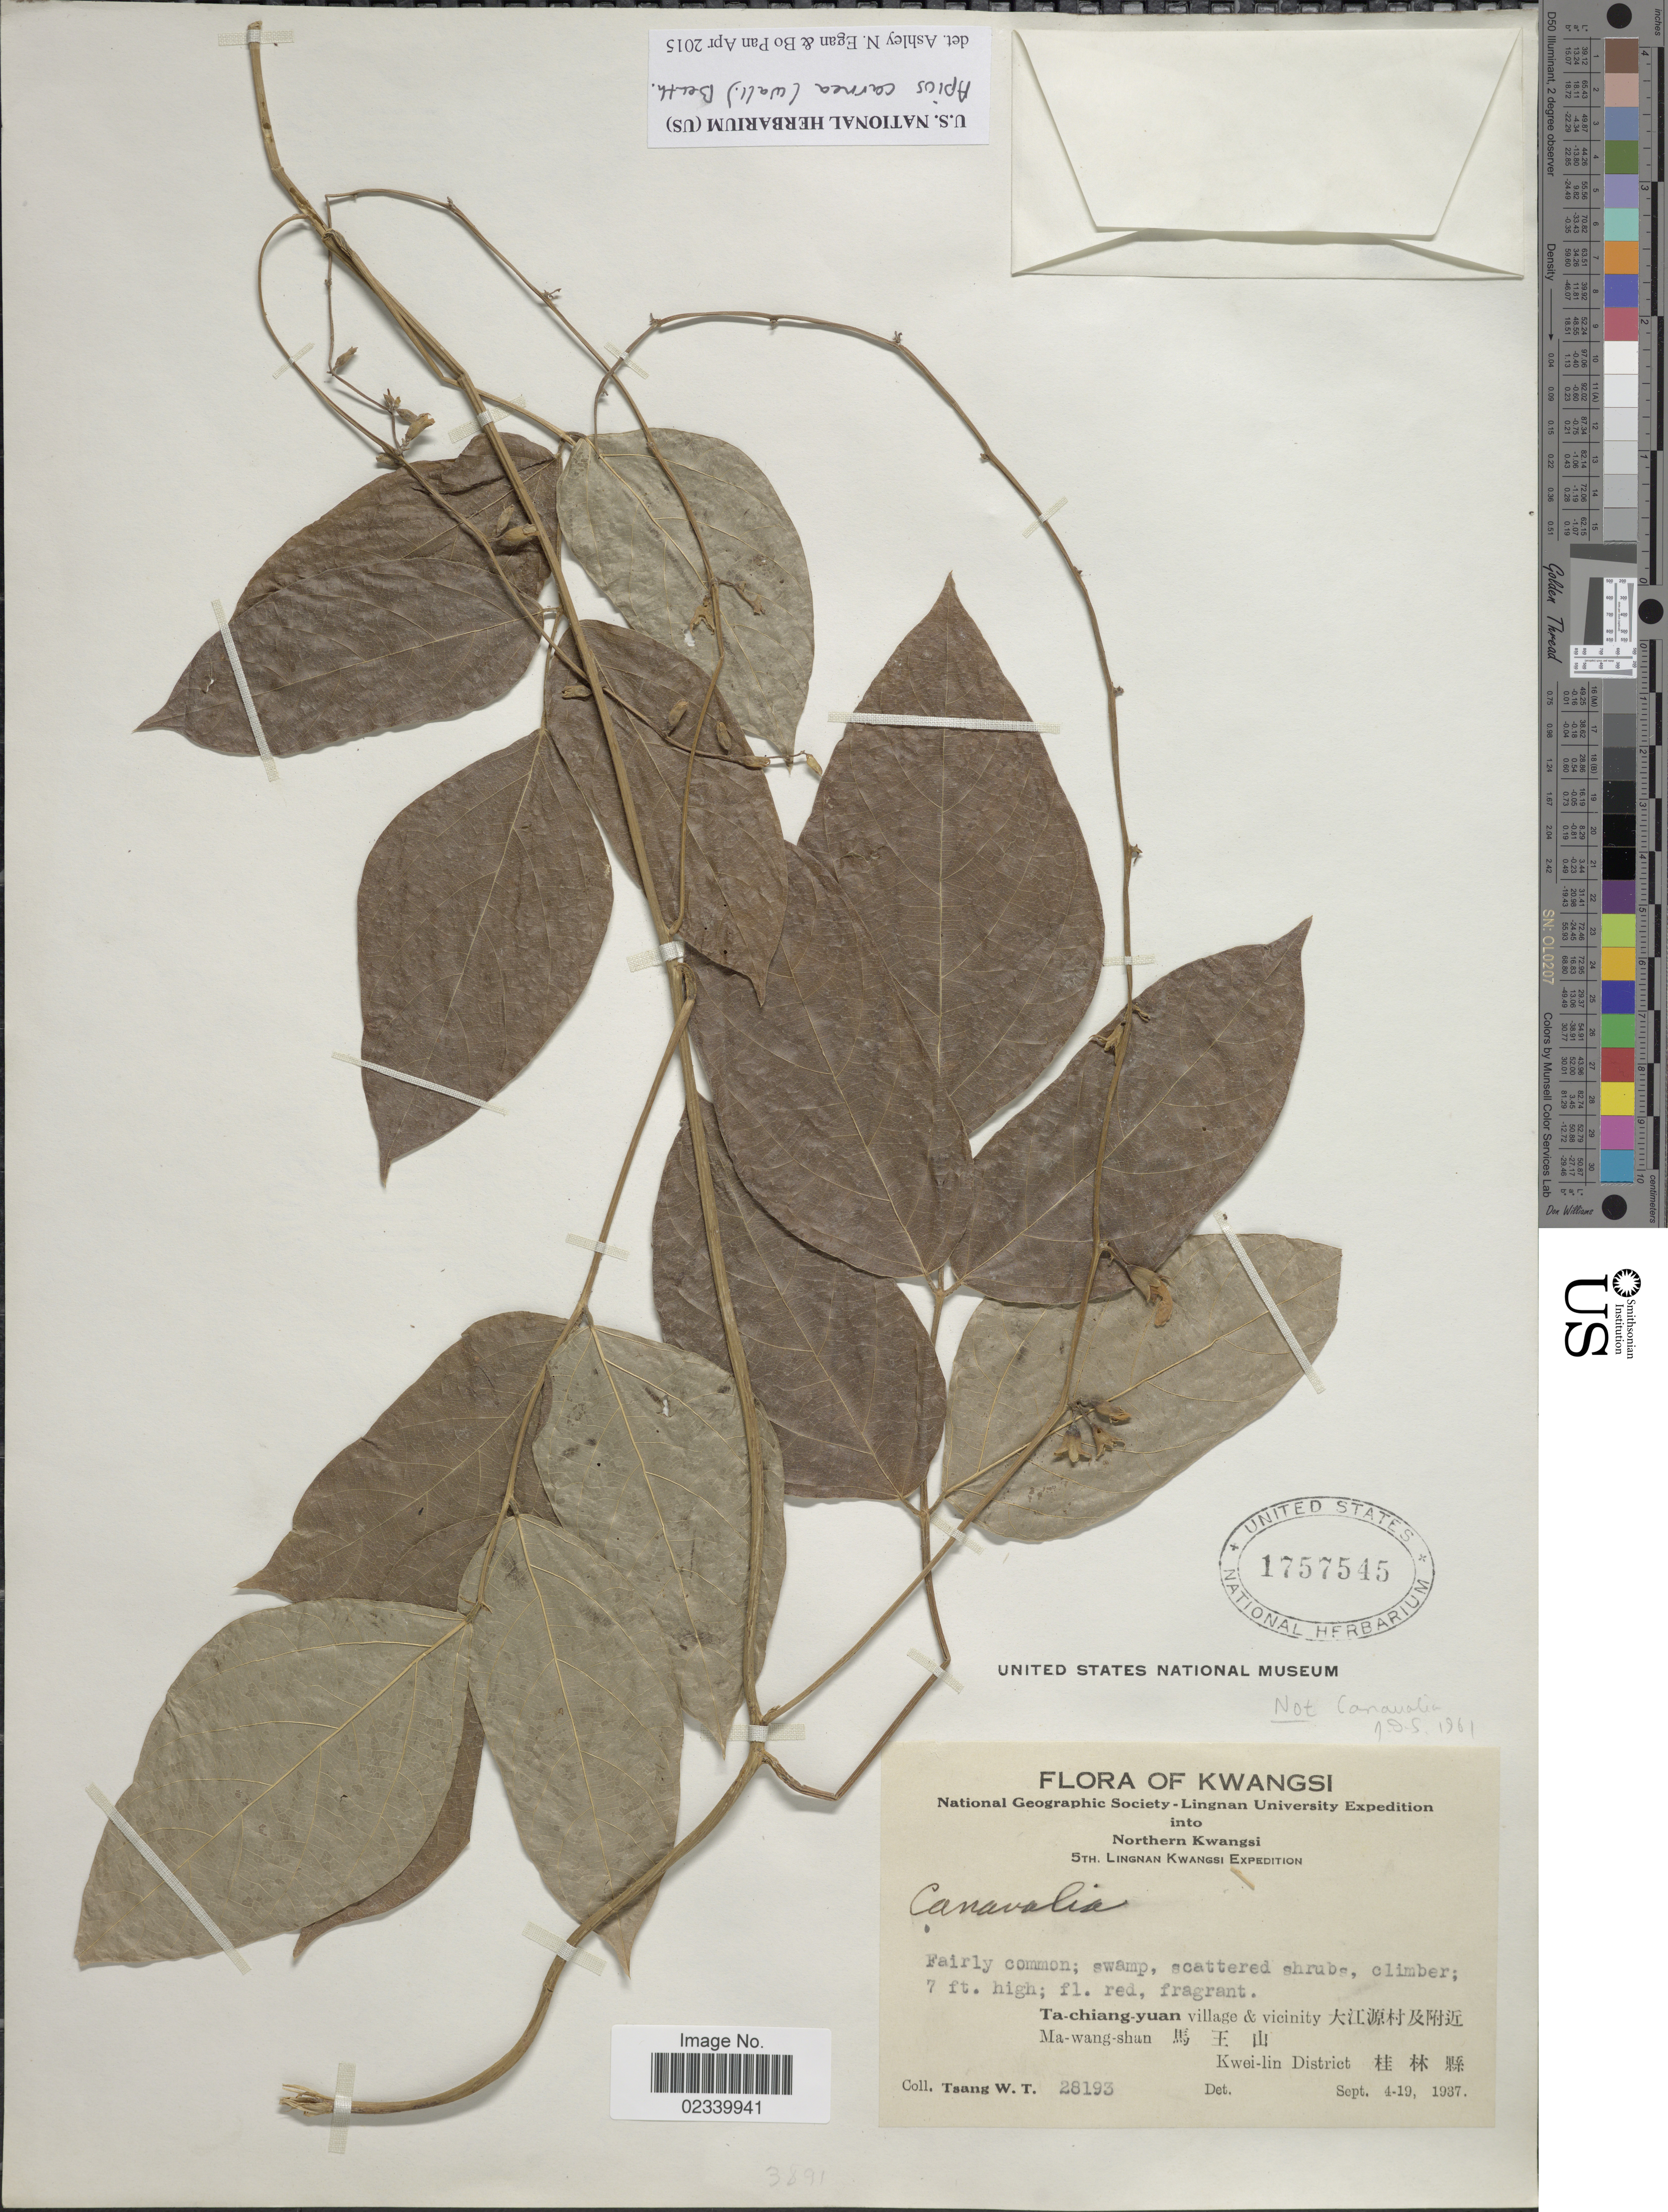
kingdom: Plantae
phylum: Tracheophyta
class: Magnoliopsida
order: Fabales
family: Fabaceae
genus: Apios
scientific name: Apios carnea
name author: (Wall.) Benth. ex Baker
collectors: W. T. Tsang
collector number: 28193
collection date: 1937-09-04/1937-09-19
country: China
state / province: Guangxi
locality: Kwangsi, Northern Kwangsi, Ta-chiang-yuan village & vicinity, Ma-wang-shan, Kwei-lin District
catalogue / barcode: US 1757545